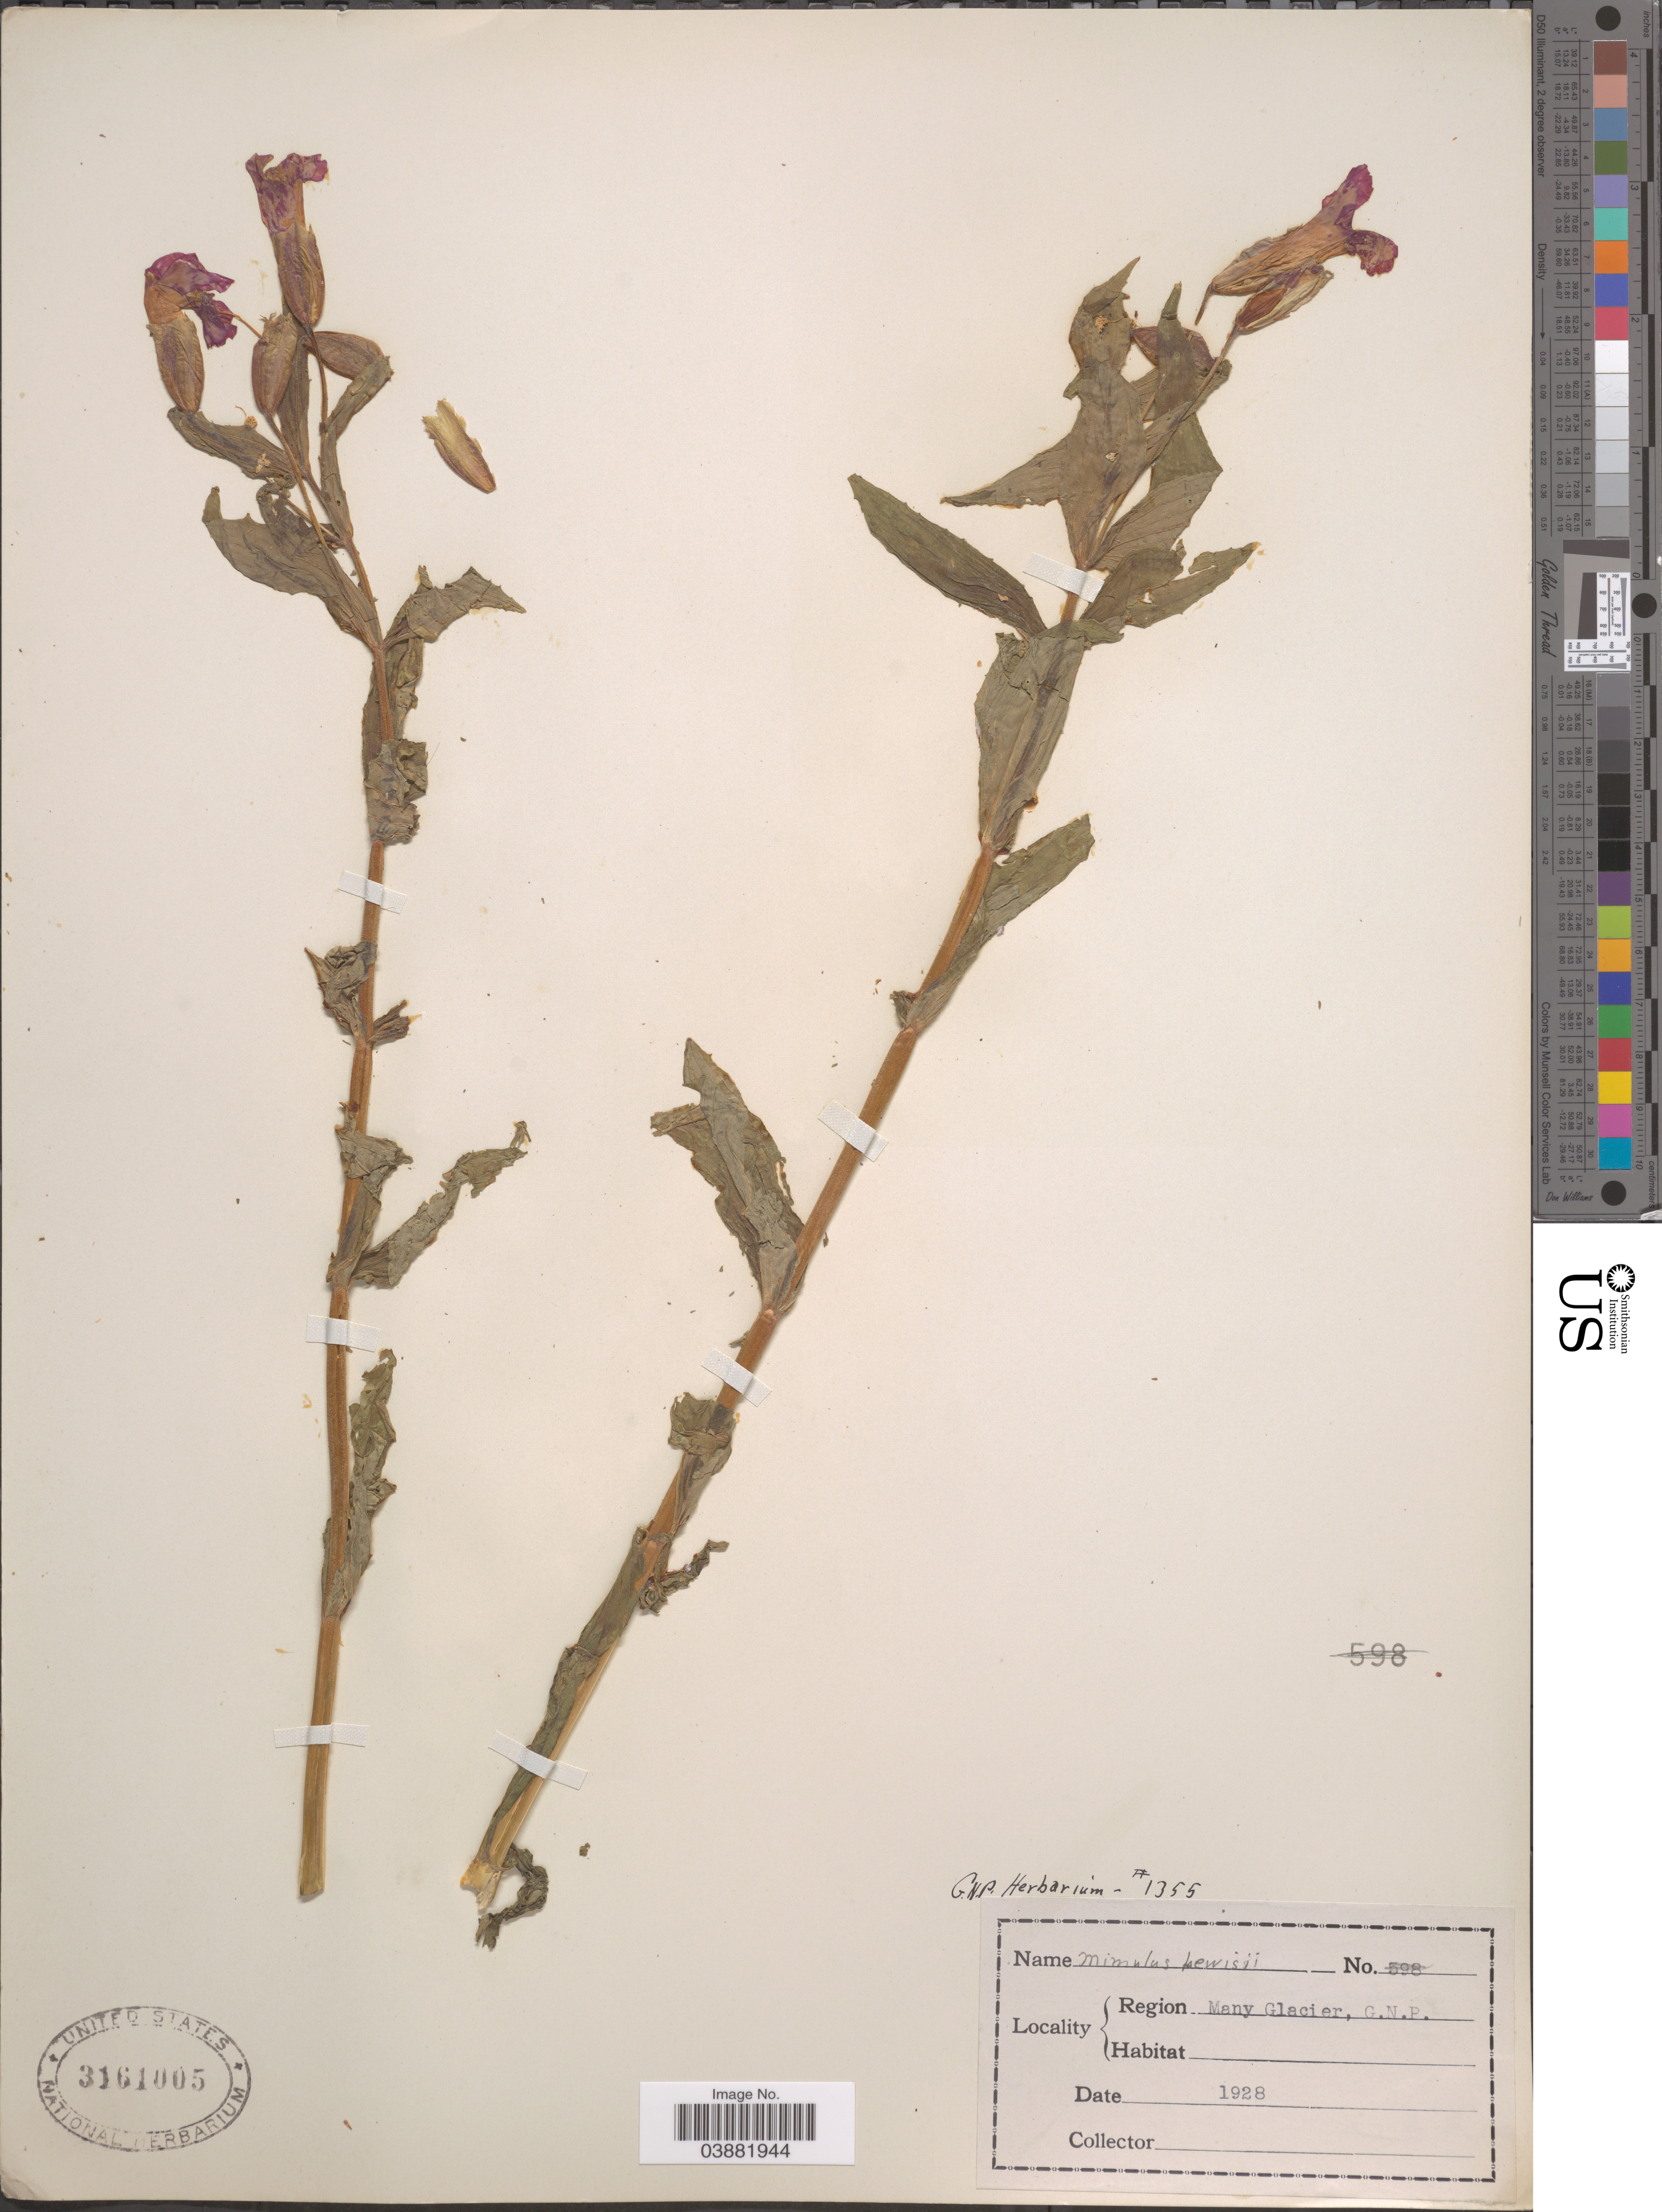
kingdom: Plantae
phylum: Tracheophyta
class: Magnoliopsida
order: Lamiales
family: Phrymaceae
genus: Mimulus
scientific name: Mimulus lewisii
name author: Pursh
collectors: ex herb. G. N. P.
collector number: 1355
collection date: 1928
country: United States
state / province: Montana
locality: Region Many Glacier, G. N. P.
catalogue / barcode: US 3161005